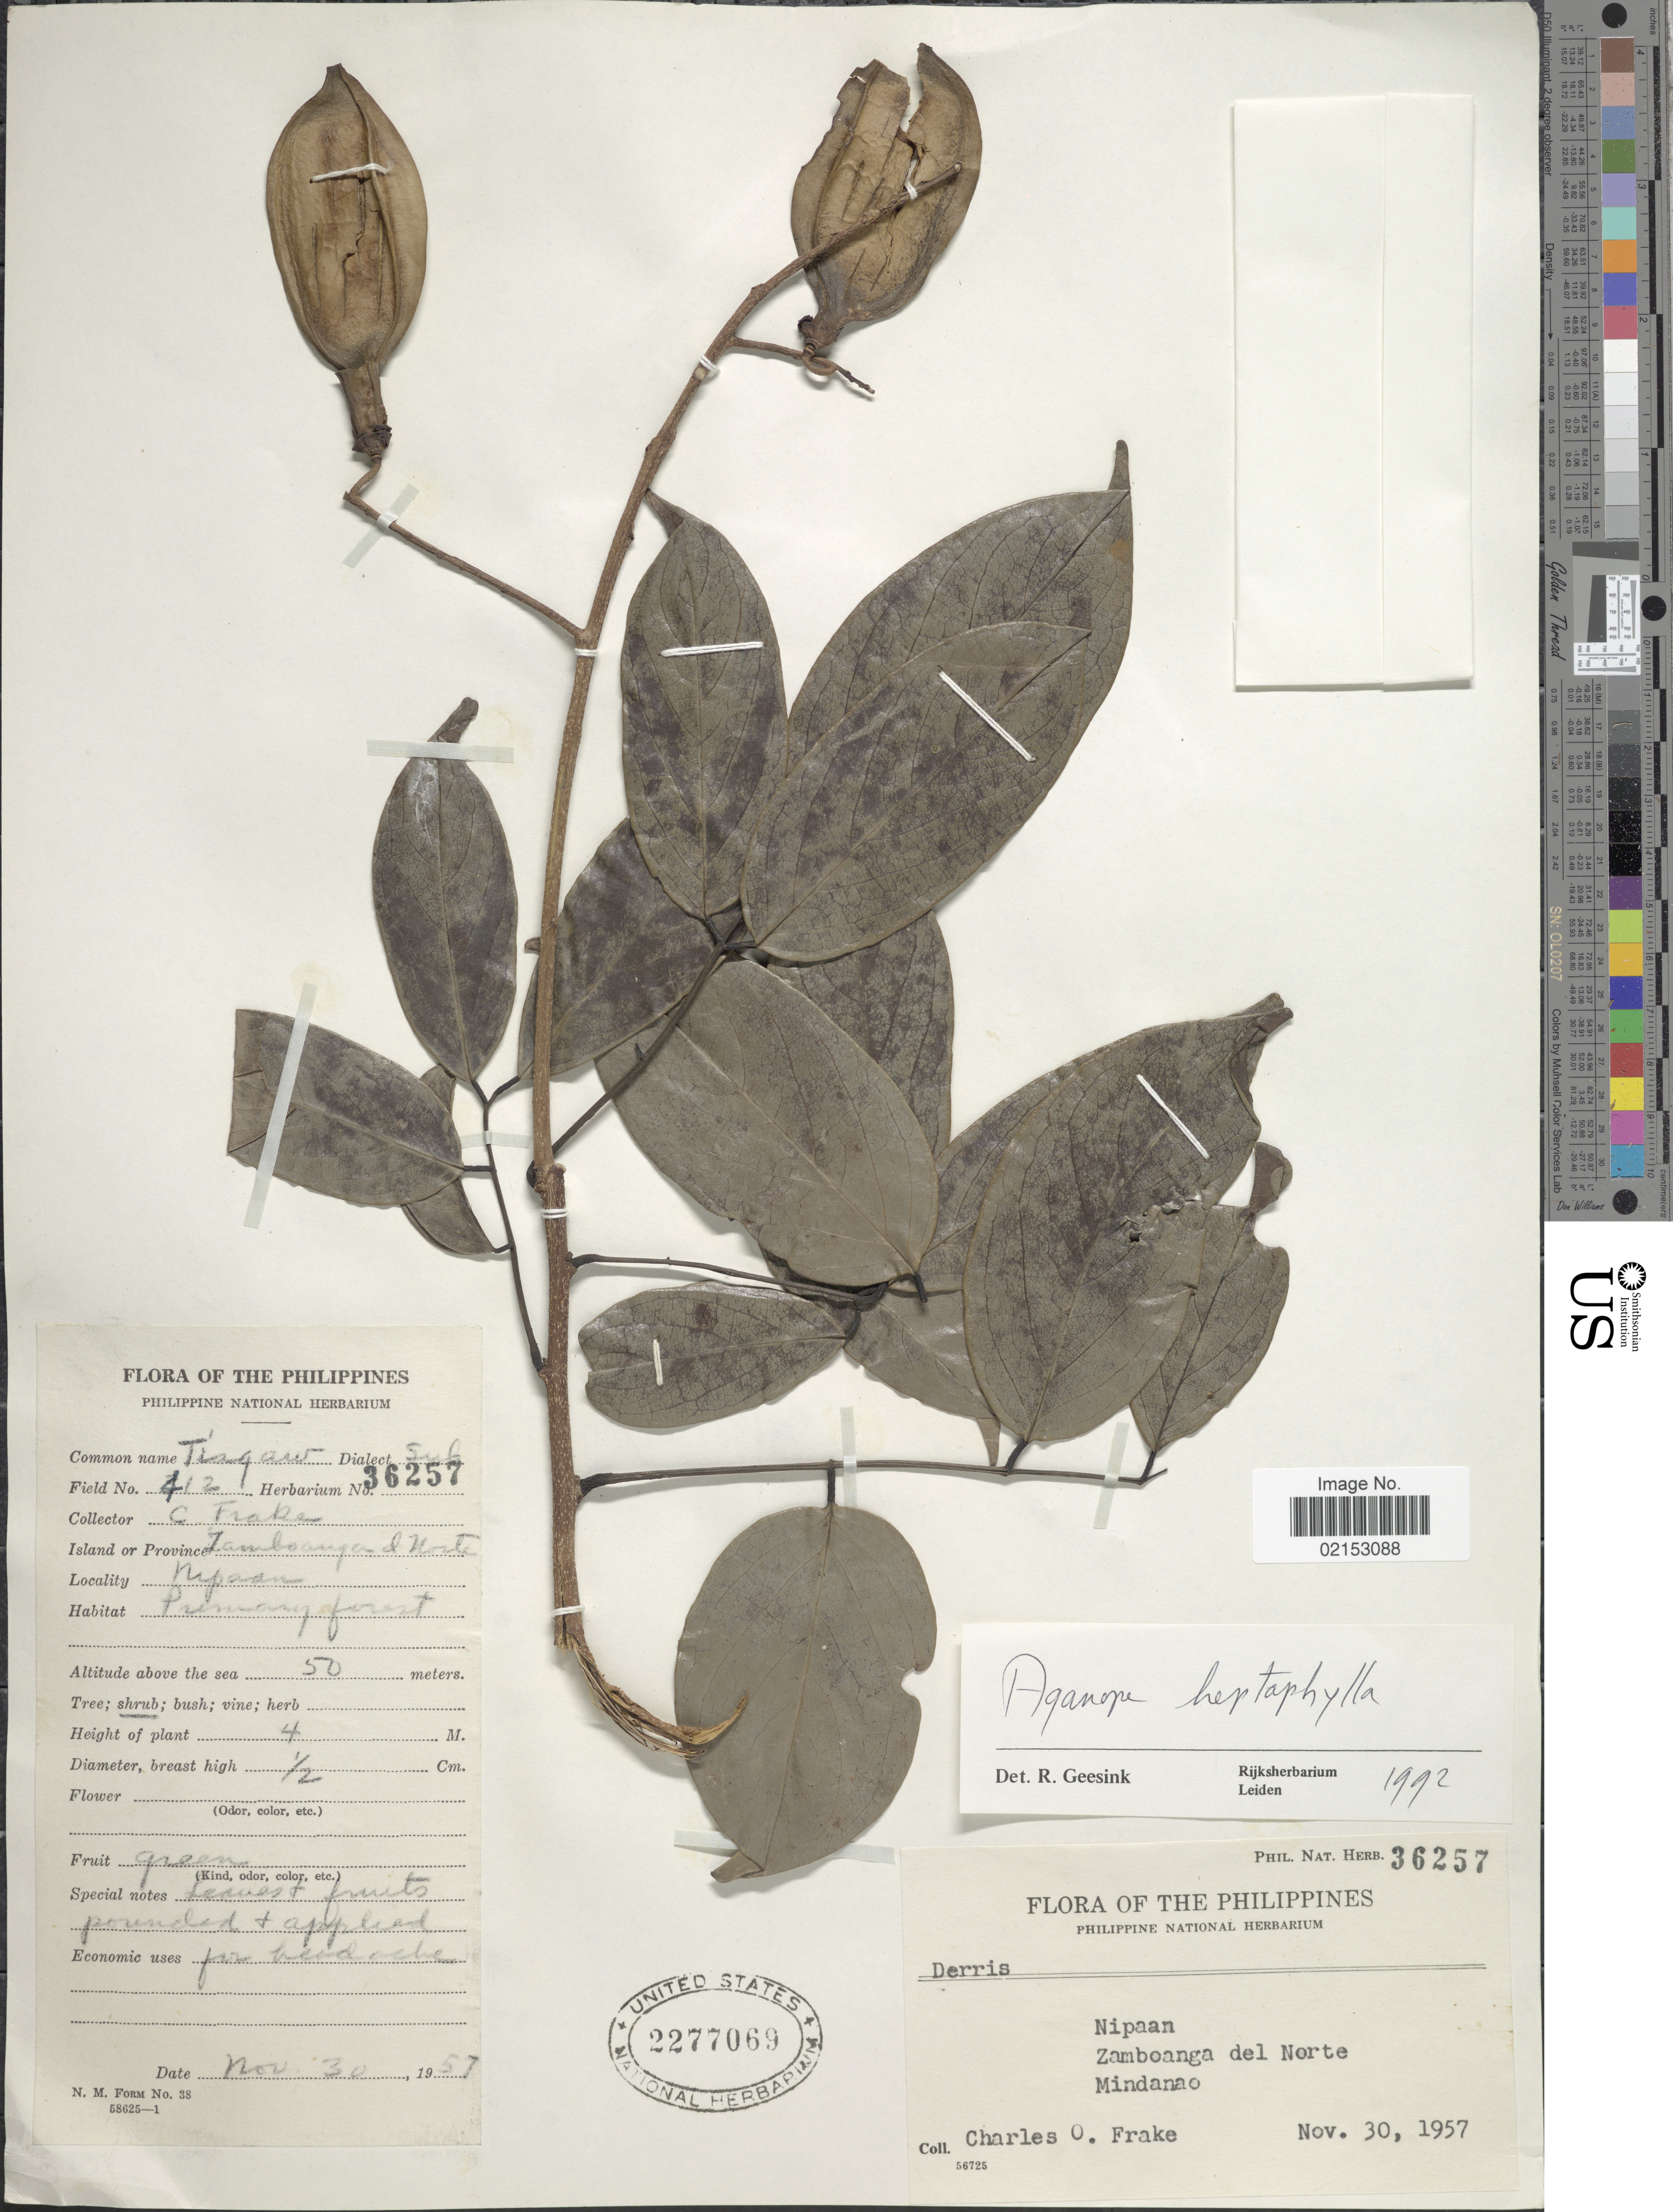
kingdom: Plantae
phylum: Tracheophyta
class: Magnoliopsida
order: Fabales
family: Fabaceae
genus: Aganope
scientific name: Aganope heptaphylla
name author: (L.) Polhill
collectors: C. O. Frake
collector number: Phil. Nat. Herb. 36257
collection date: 1957-11-30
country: Philippines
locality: Nipaan, Zamboanga del Norte, Mindanao.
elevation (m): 50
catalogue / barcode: US 2277069